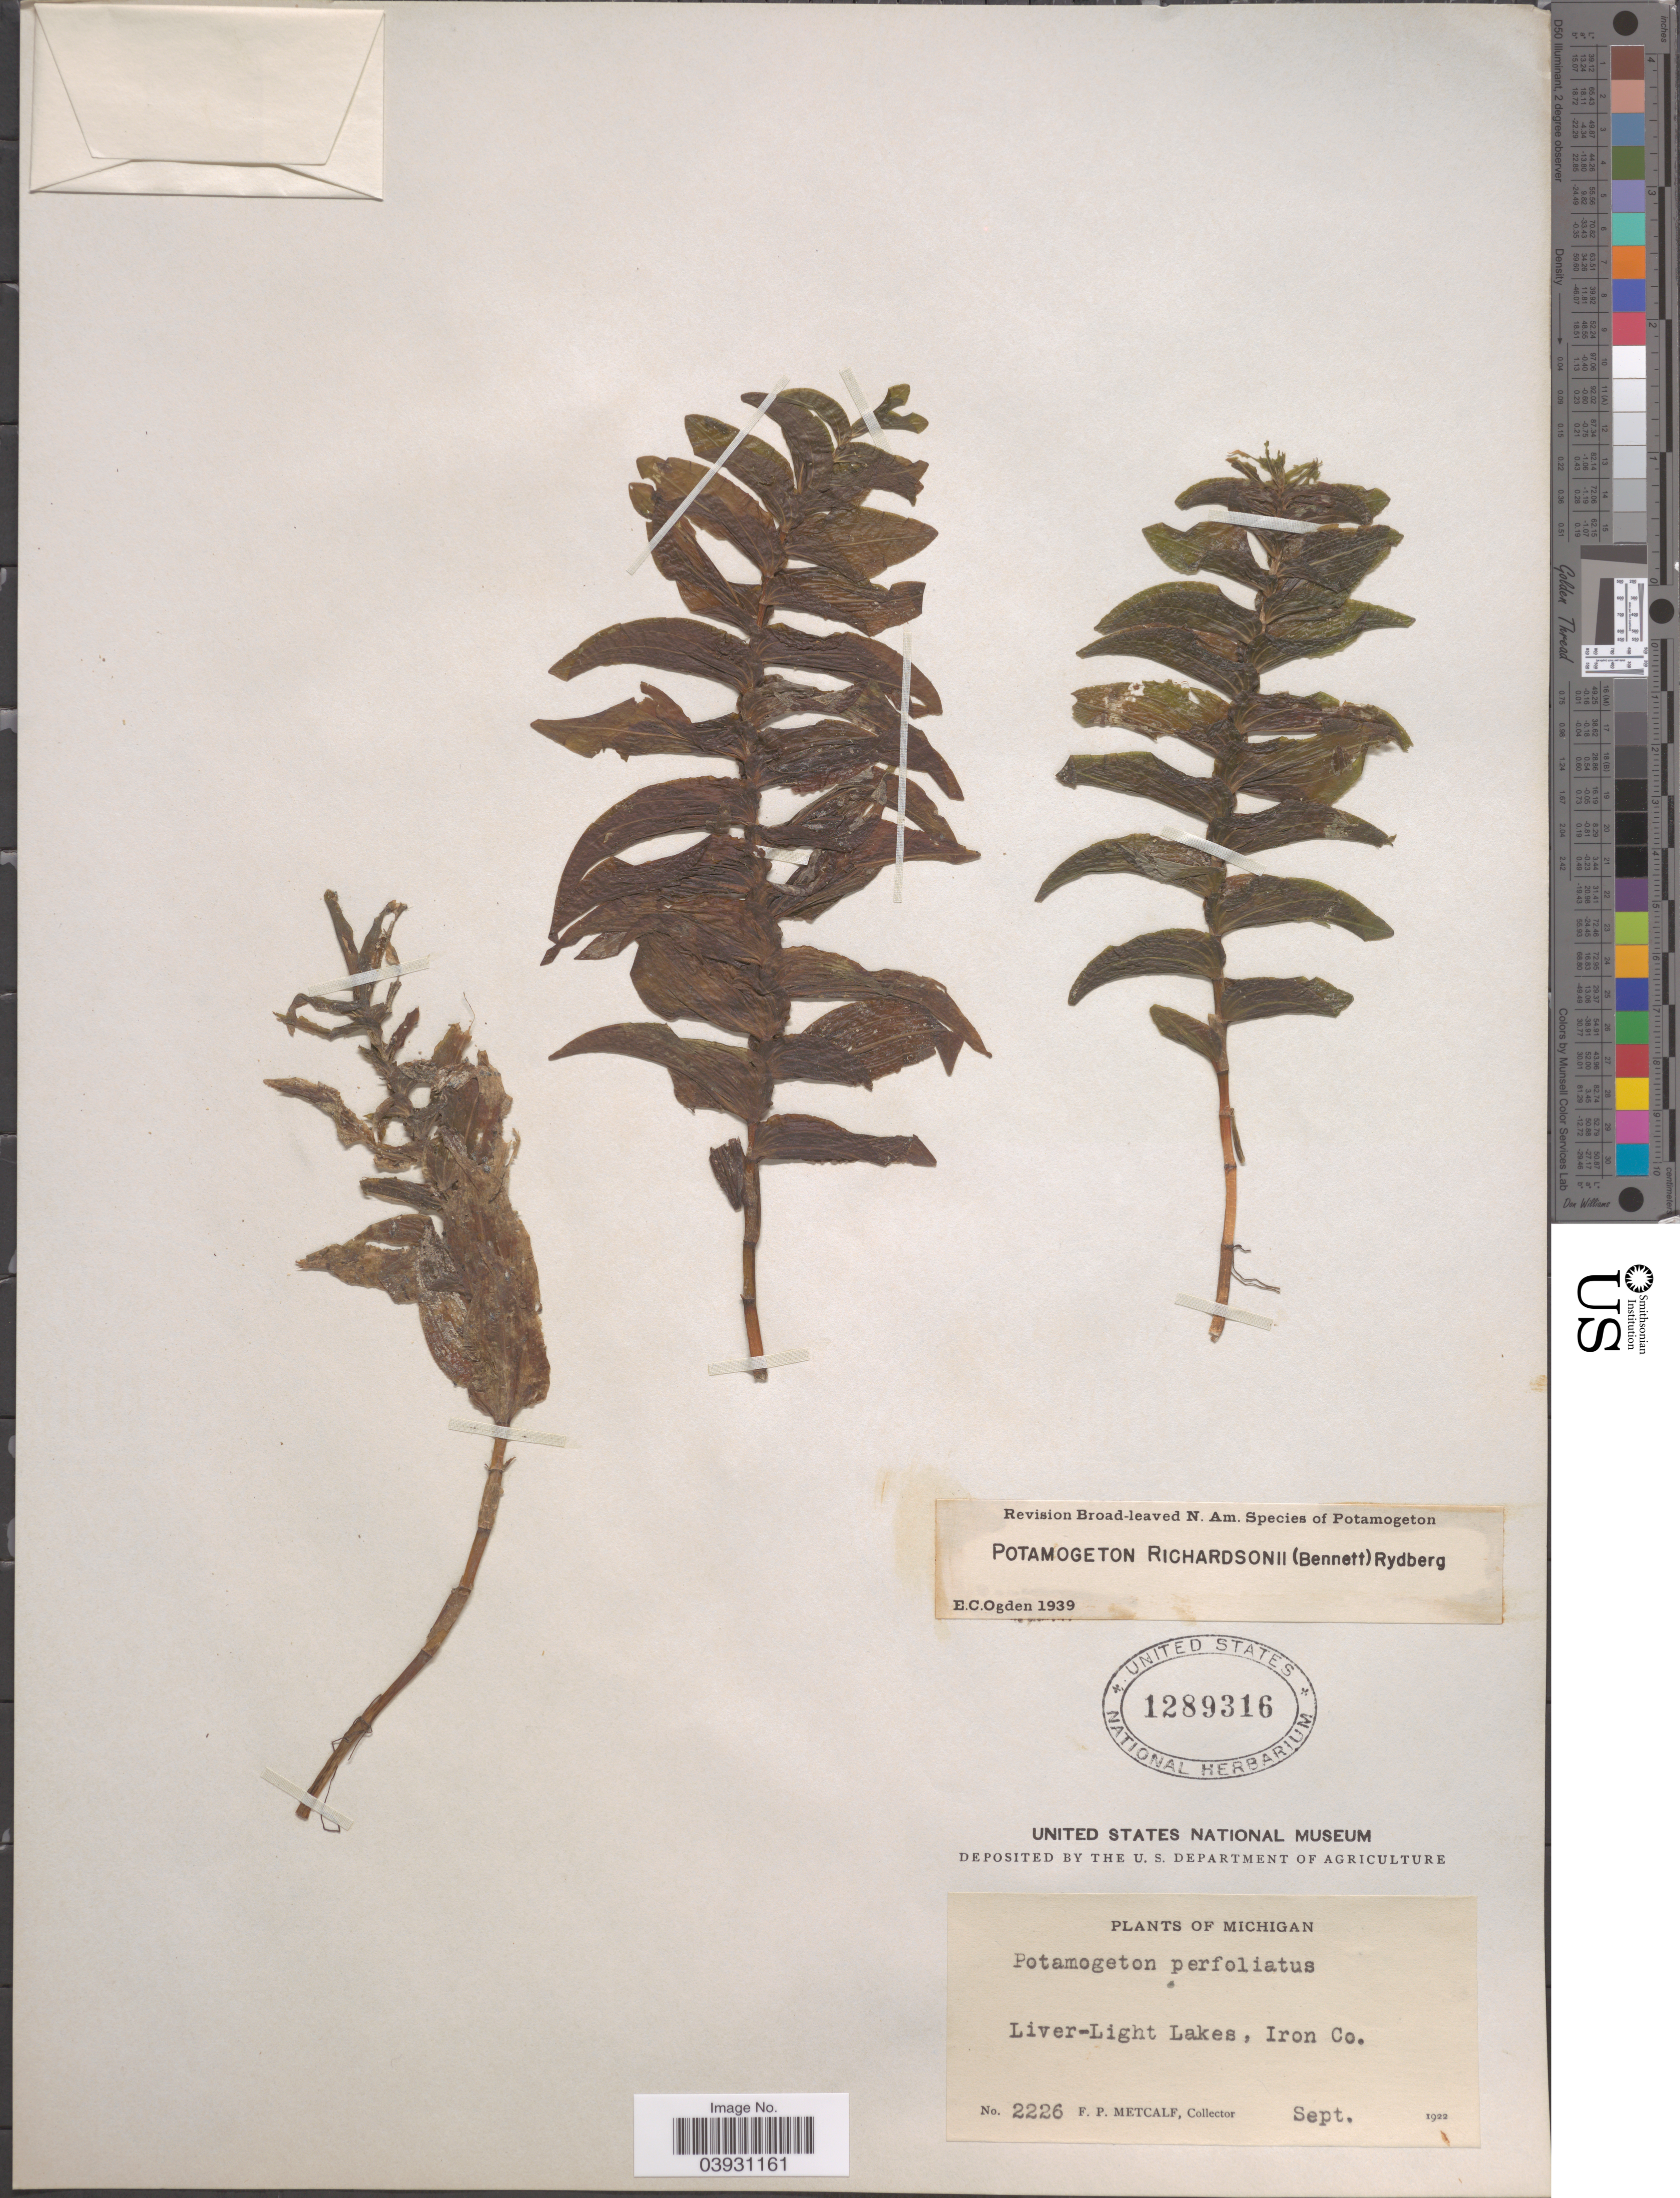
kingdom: Plantae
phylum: Tracheophyta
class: Liliopsida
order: Alismatales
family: Potamogetonaceae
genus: Potamogeton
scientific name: Potamogeton richardsonii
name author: (A.W. Benn.) Rydb.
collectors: F. Metcalf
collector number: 2226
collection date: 1922-09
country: United States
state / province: Michigan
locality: Liver-Light Lakes, Iron Co.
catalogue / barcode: US 1289316